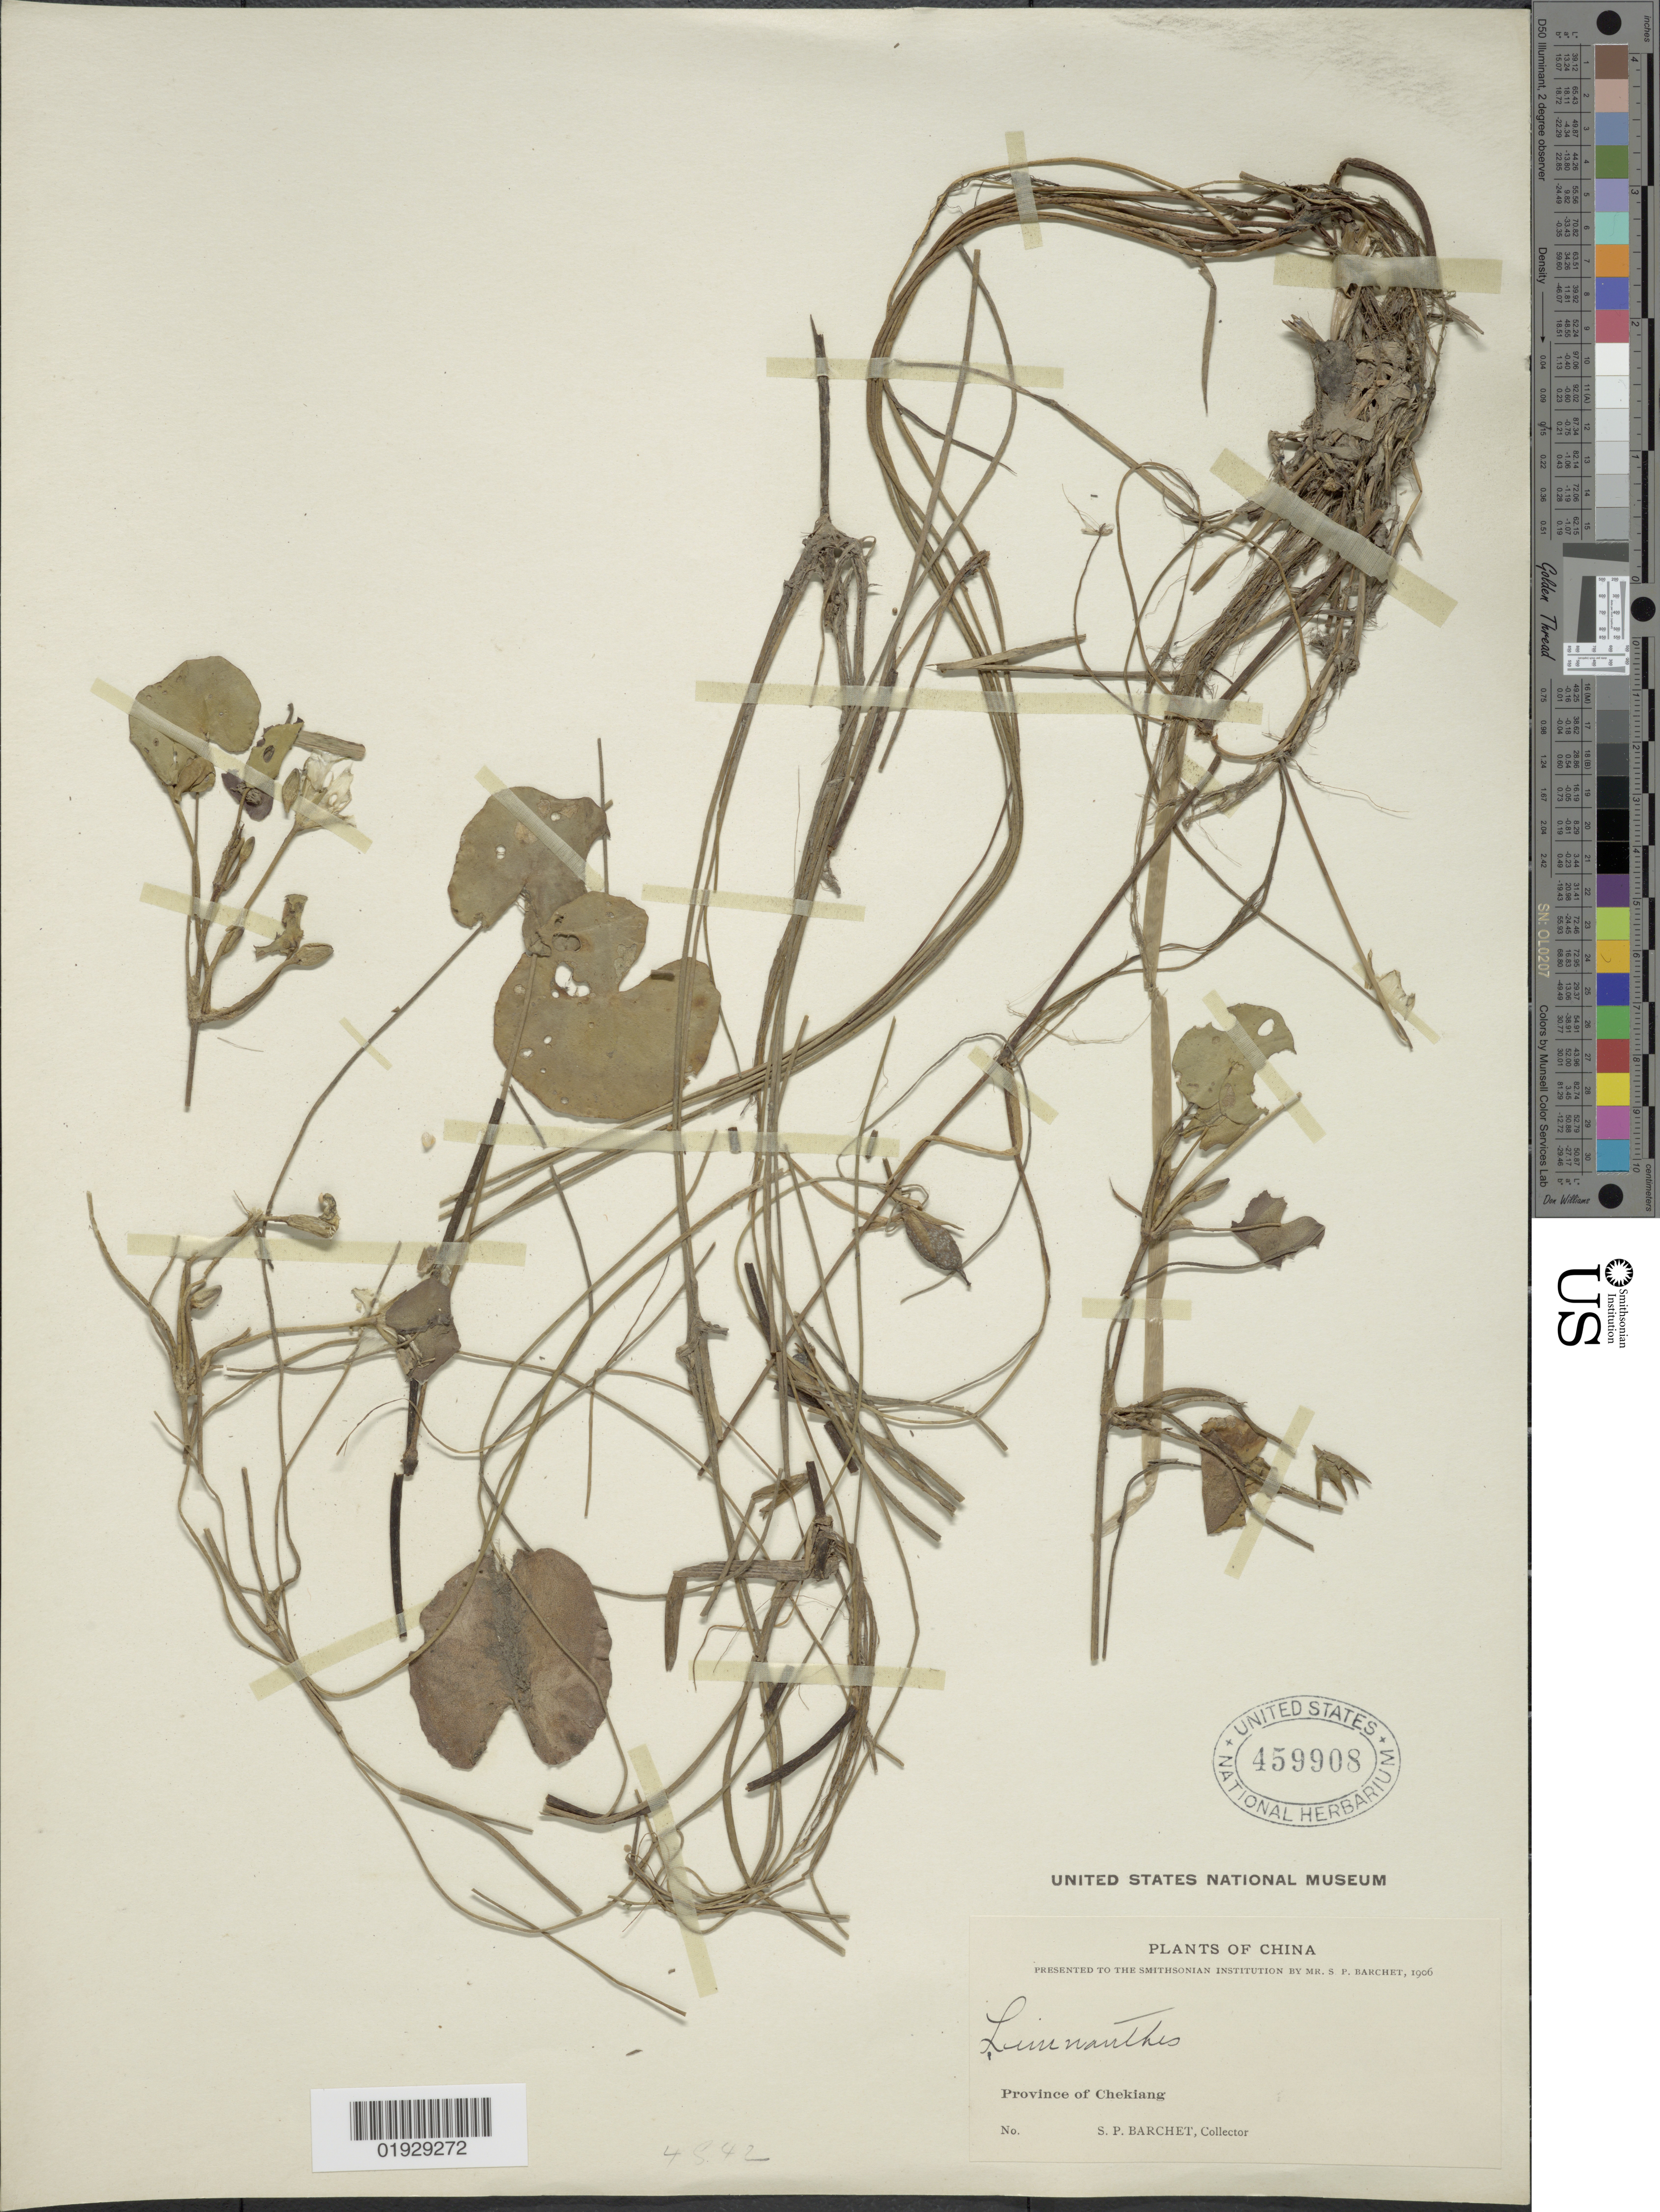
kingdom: Plantae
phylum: Tracheophyta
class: Magnoliopsida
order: Asterales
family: Menyanthaceae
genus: Nymphoides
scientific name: Nymphoides sp.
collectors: S. P. Barchet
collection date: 1906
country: China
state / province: Zhejiang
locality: Province of Chekiang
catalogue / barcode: US 459908